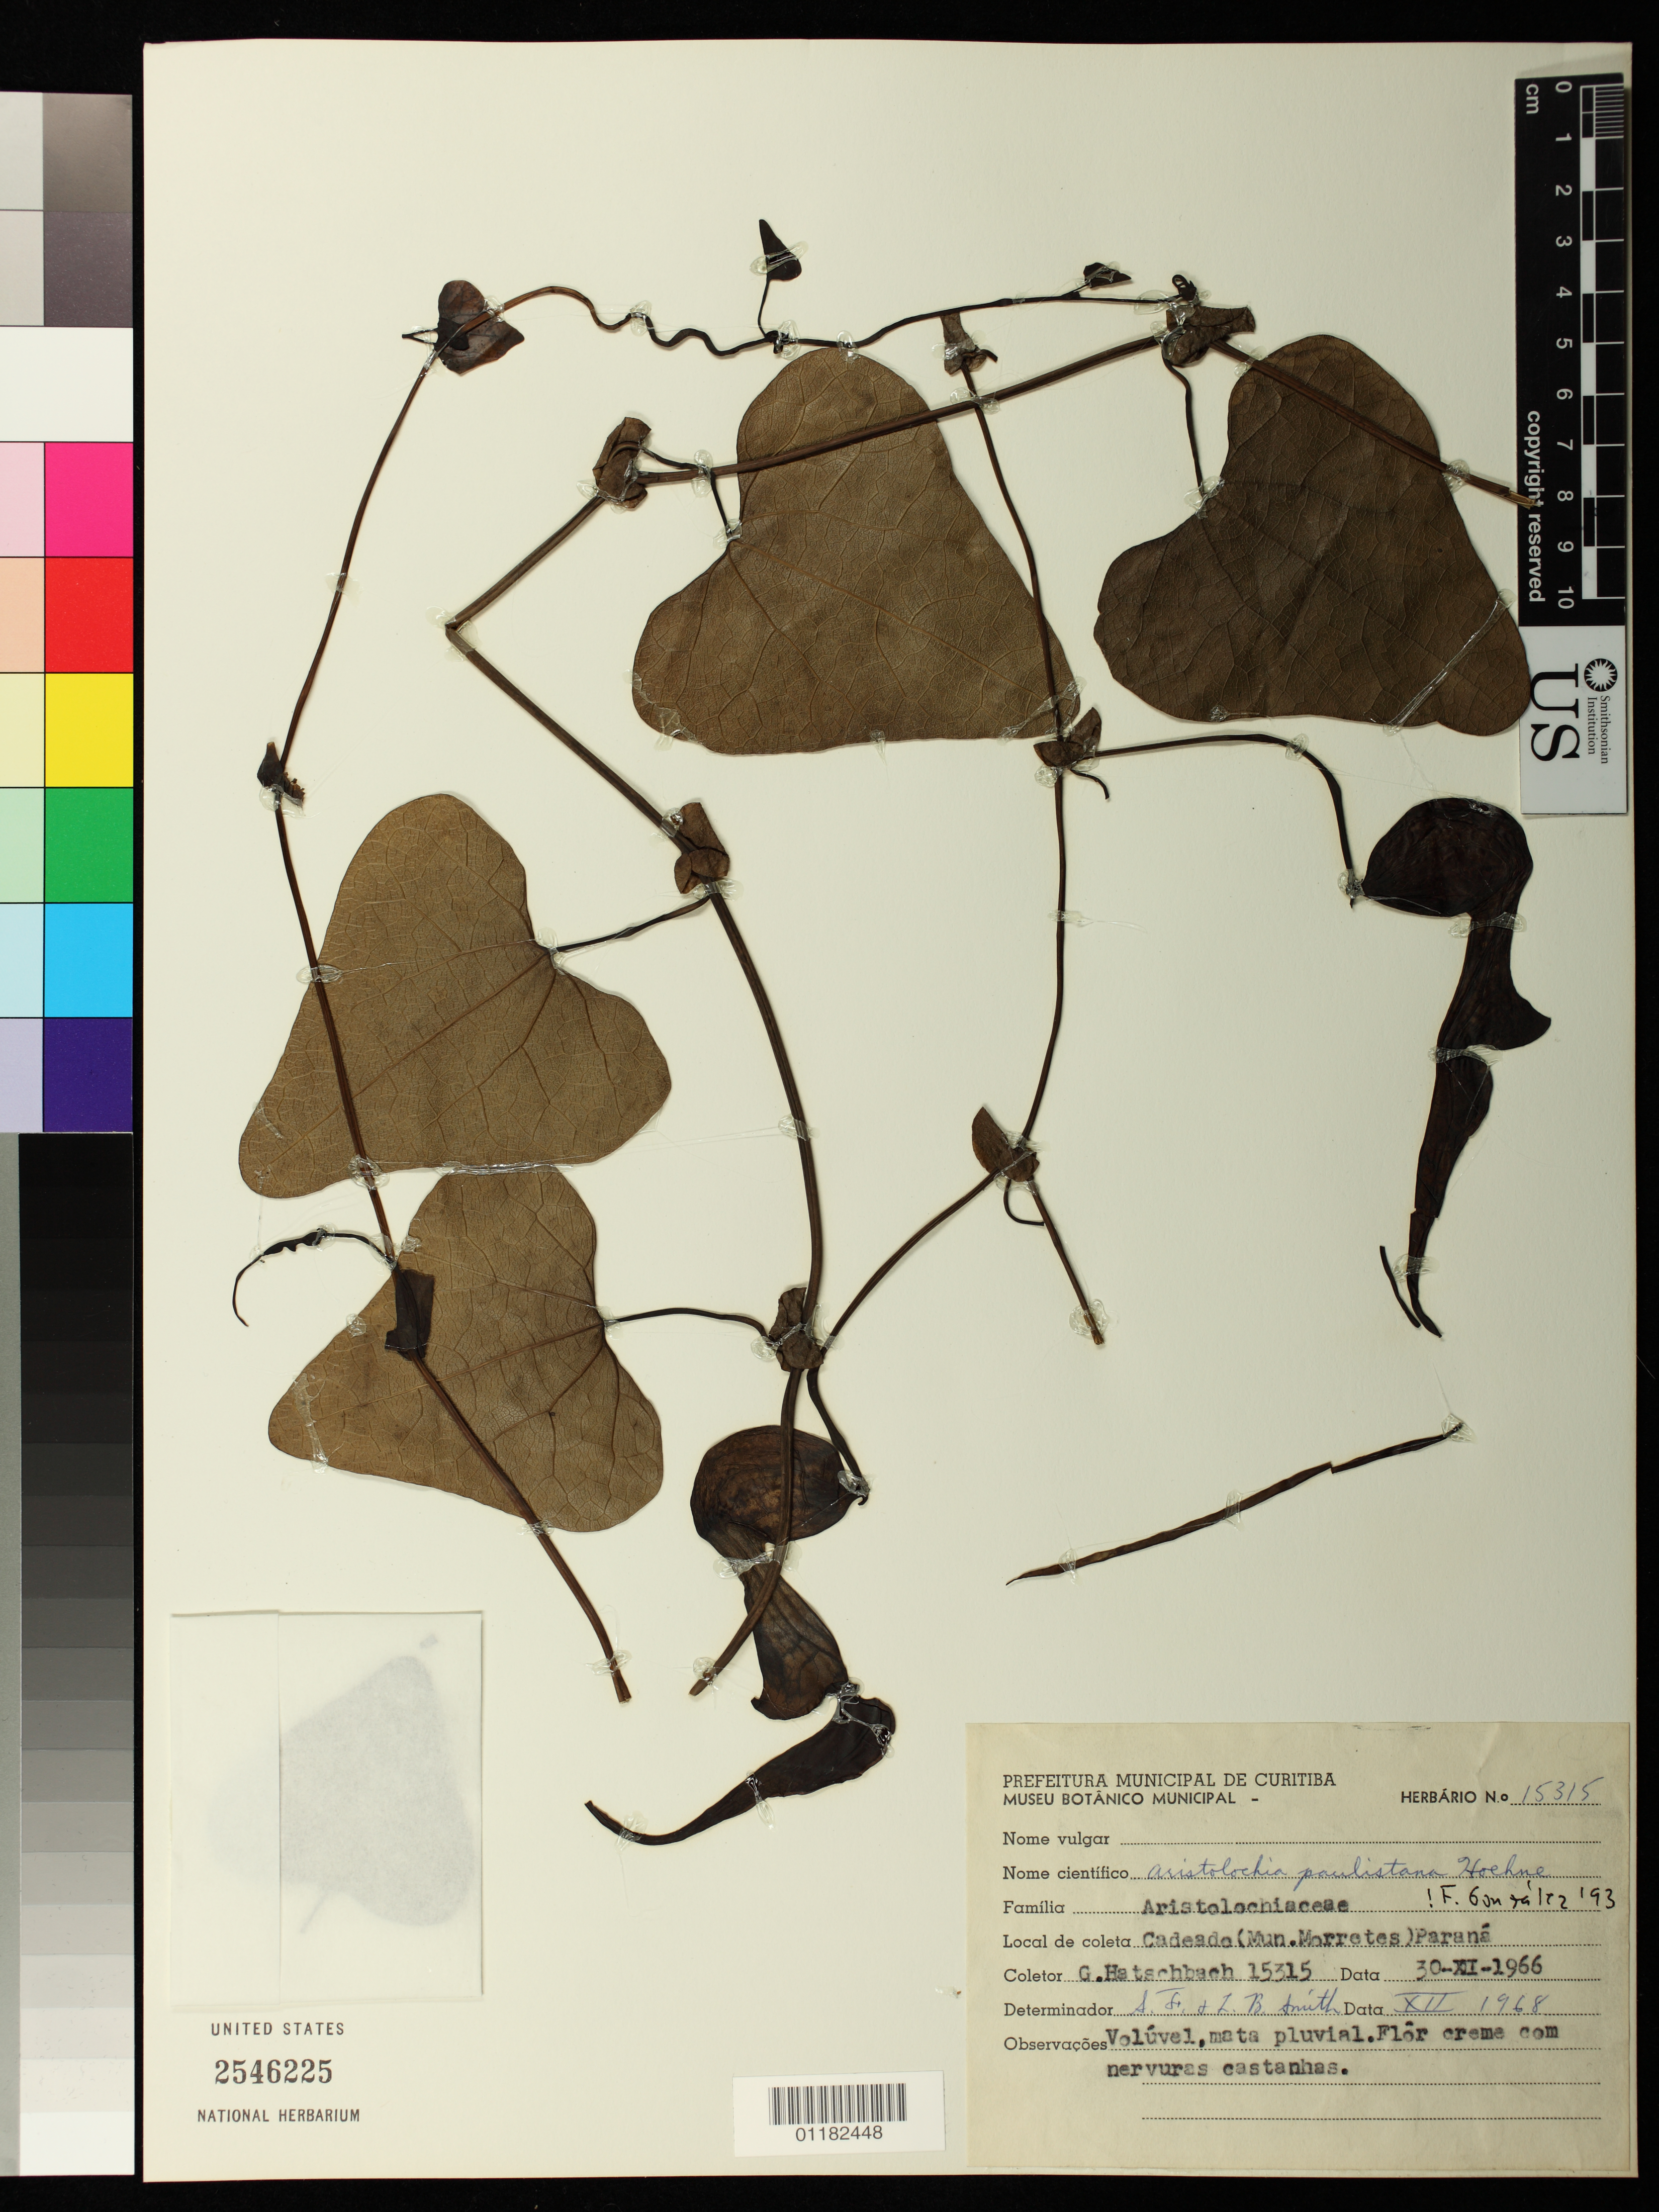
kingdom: Plantae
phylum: Tracheophyta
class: Magnoliopsida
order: Piperales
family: Aristolochiaceae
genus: Aristolochia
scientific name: Aristolochia paulistana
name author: Hoehne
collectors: G. Hatschbach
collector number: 15315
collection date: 1966-11-30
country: Brazil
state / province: Paraná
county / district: Morretes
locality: Cadeado (Mun. Morretes)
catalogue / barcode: US 2546225